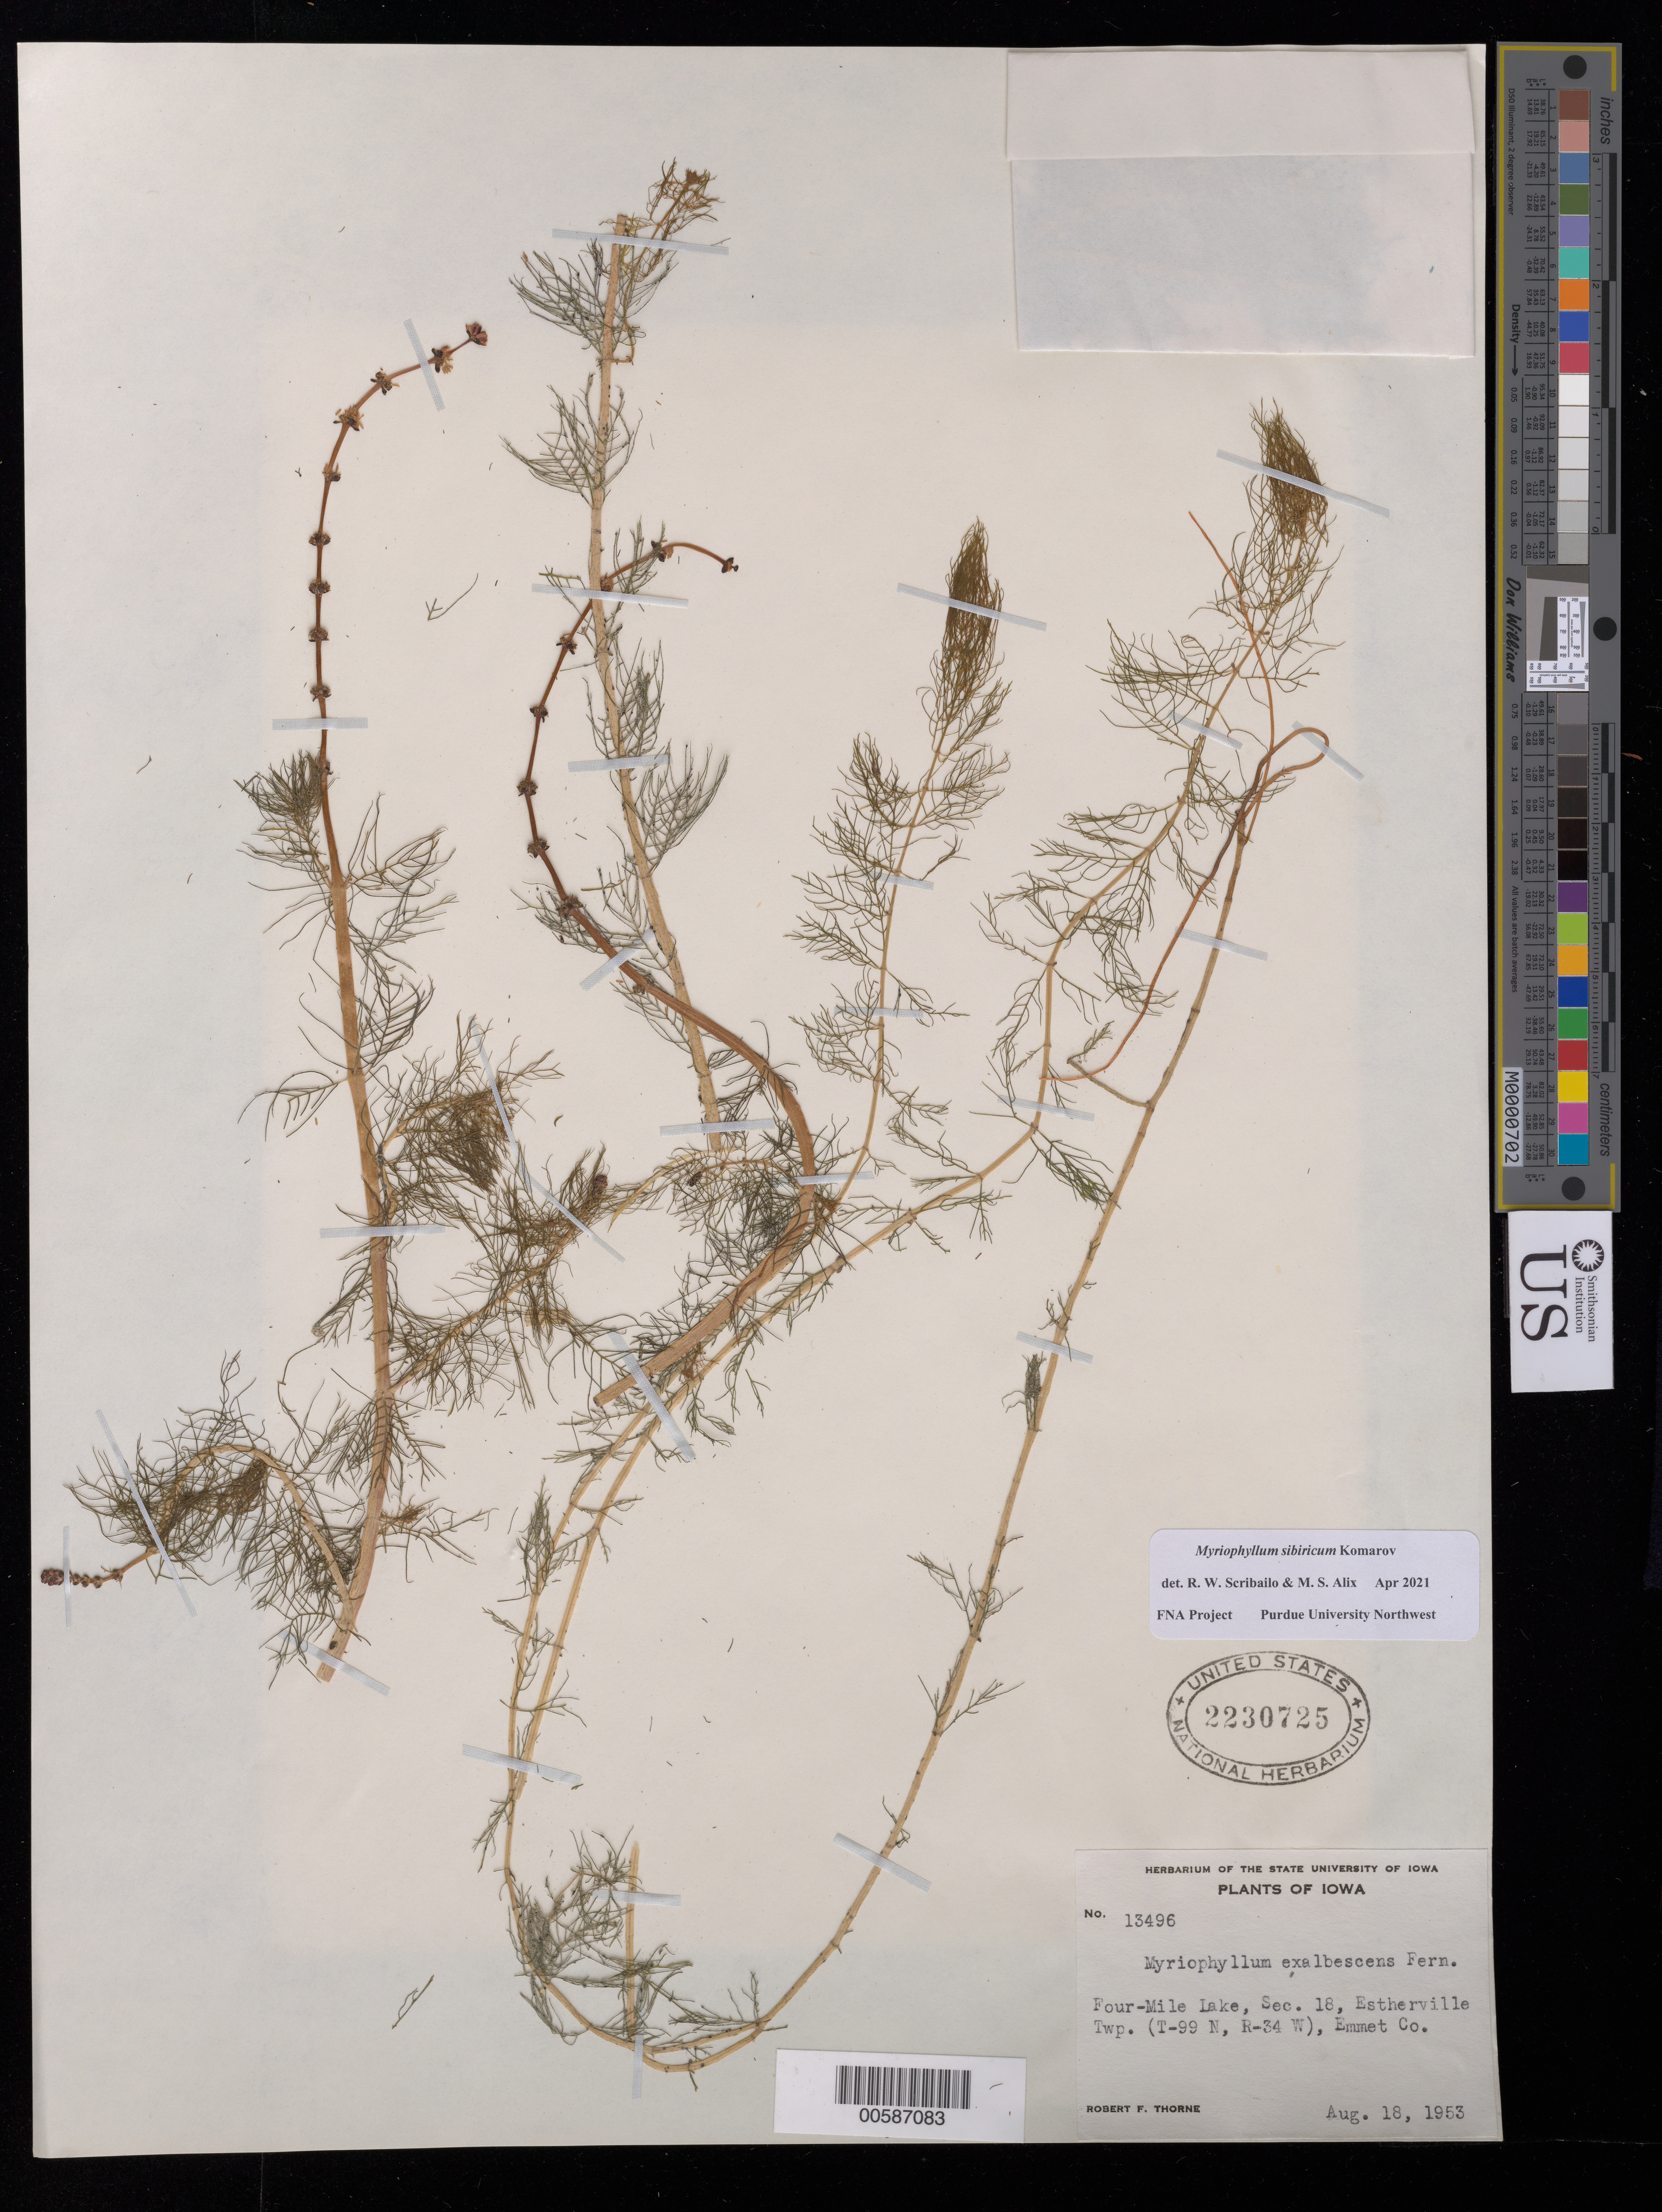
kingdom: Plantae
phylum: Tracheophyta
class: Magnoliopsida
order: Saxifragales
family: Haloragaceae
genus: Myriophyllum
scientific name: Myriophyllum sibiricum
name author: Kom.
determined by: Scribailo, R. W.; Alix, M. S.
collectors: R. F. Thorne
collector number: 13496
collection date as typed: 18 Aug 1953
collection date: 1953-08-18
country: United States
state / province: Iowa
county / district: Emmet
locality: Four mile Lake, Estherville Twp.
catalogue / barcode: US 2230725